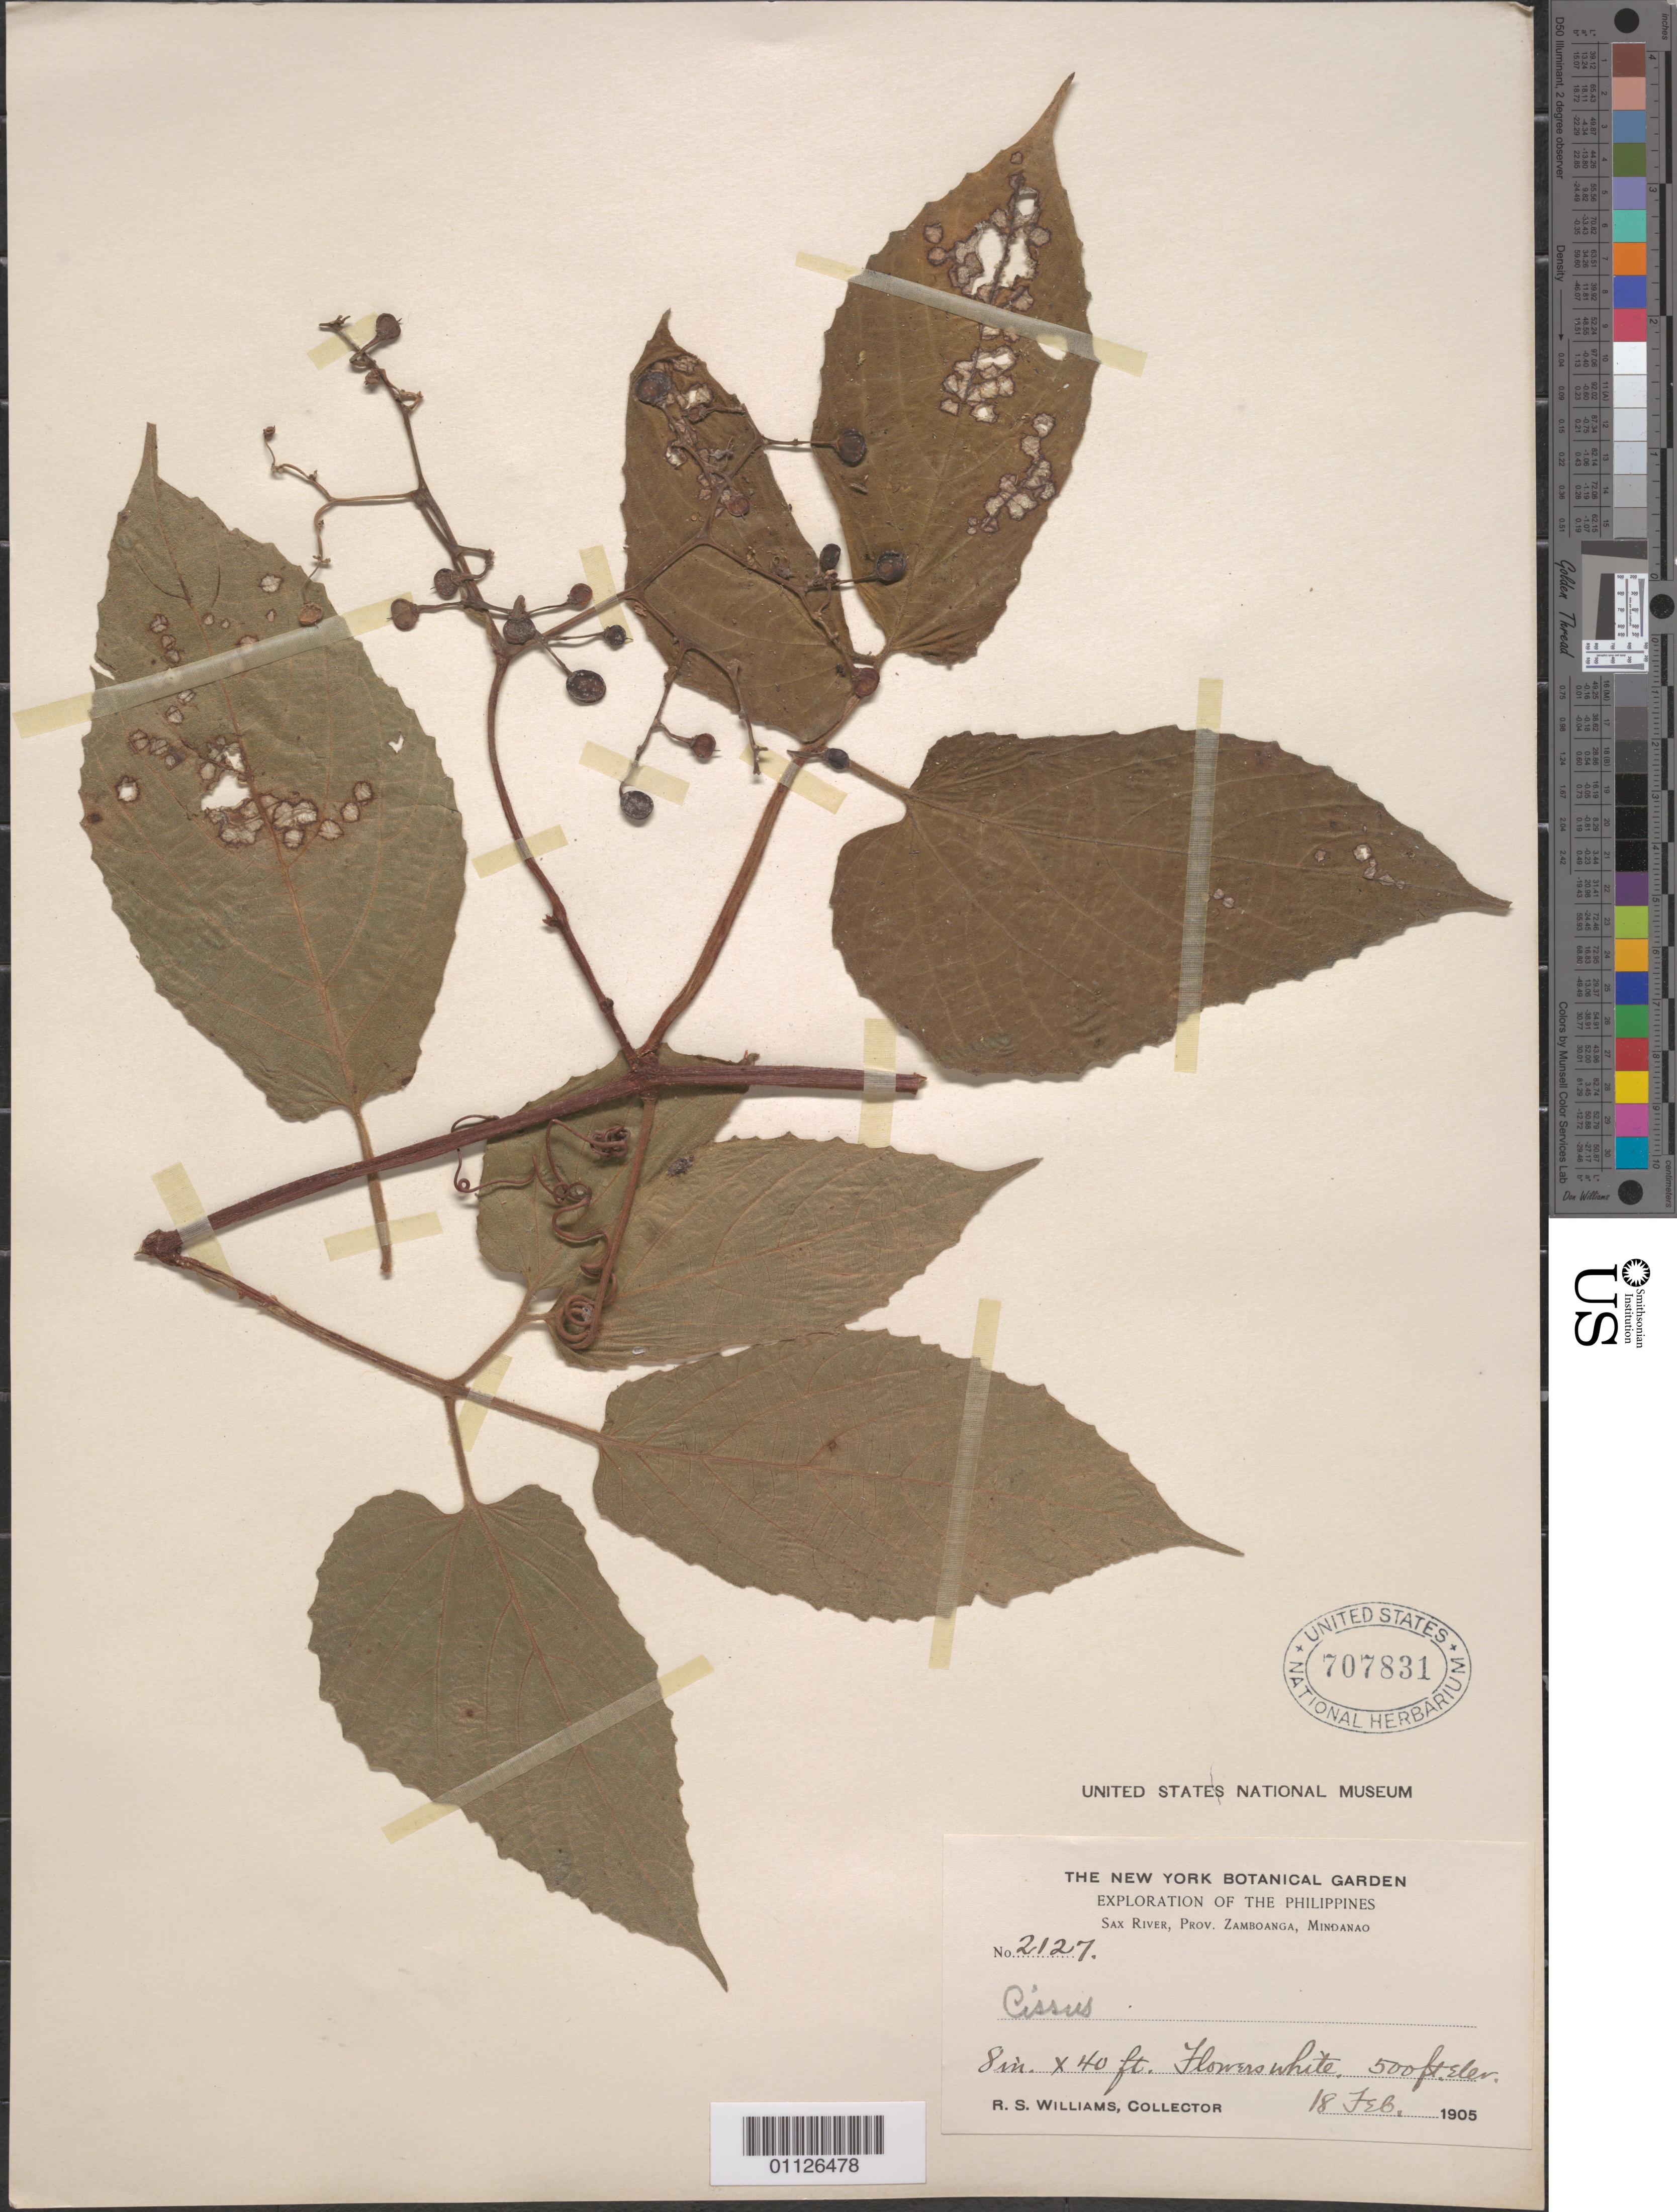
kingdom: Plantae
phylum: Tracheophyta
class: Magnoliopsida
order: Vitales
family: Vitaceae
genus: Cayratia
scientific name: Cayratia geniculata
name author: (Blume) Gagnep.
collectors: R. S. Williams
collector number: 2127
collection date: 1905-02-18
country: Philippines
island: Mindanao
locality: Sax River. Zamboanga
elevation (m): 152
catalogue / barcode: US 707831